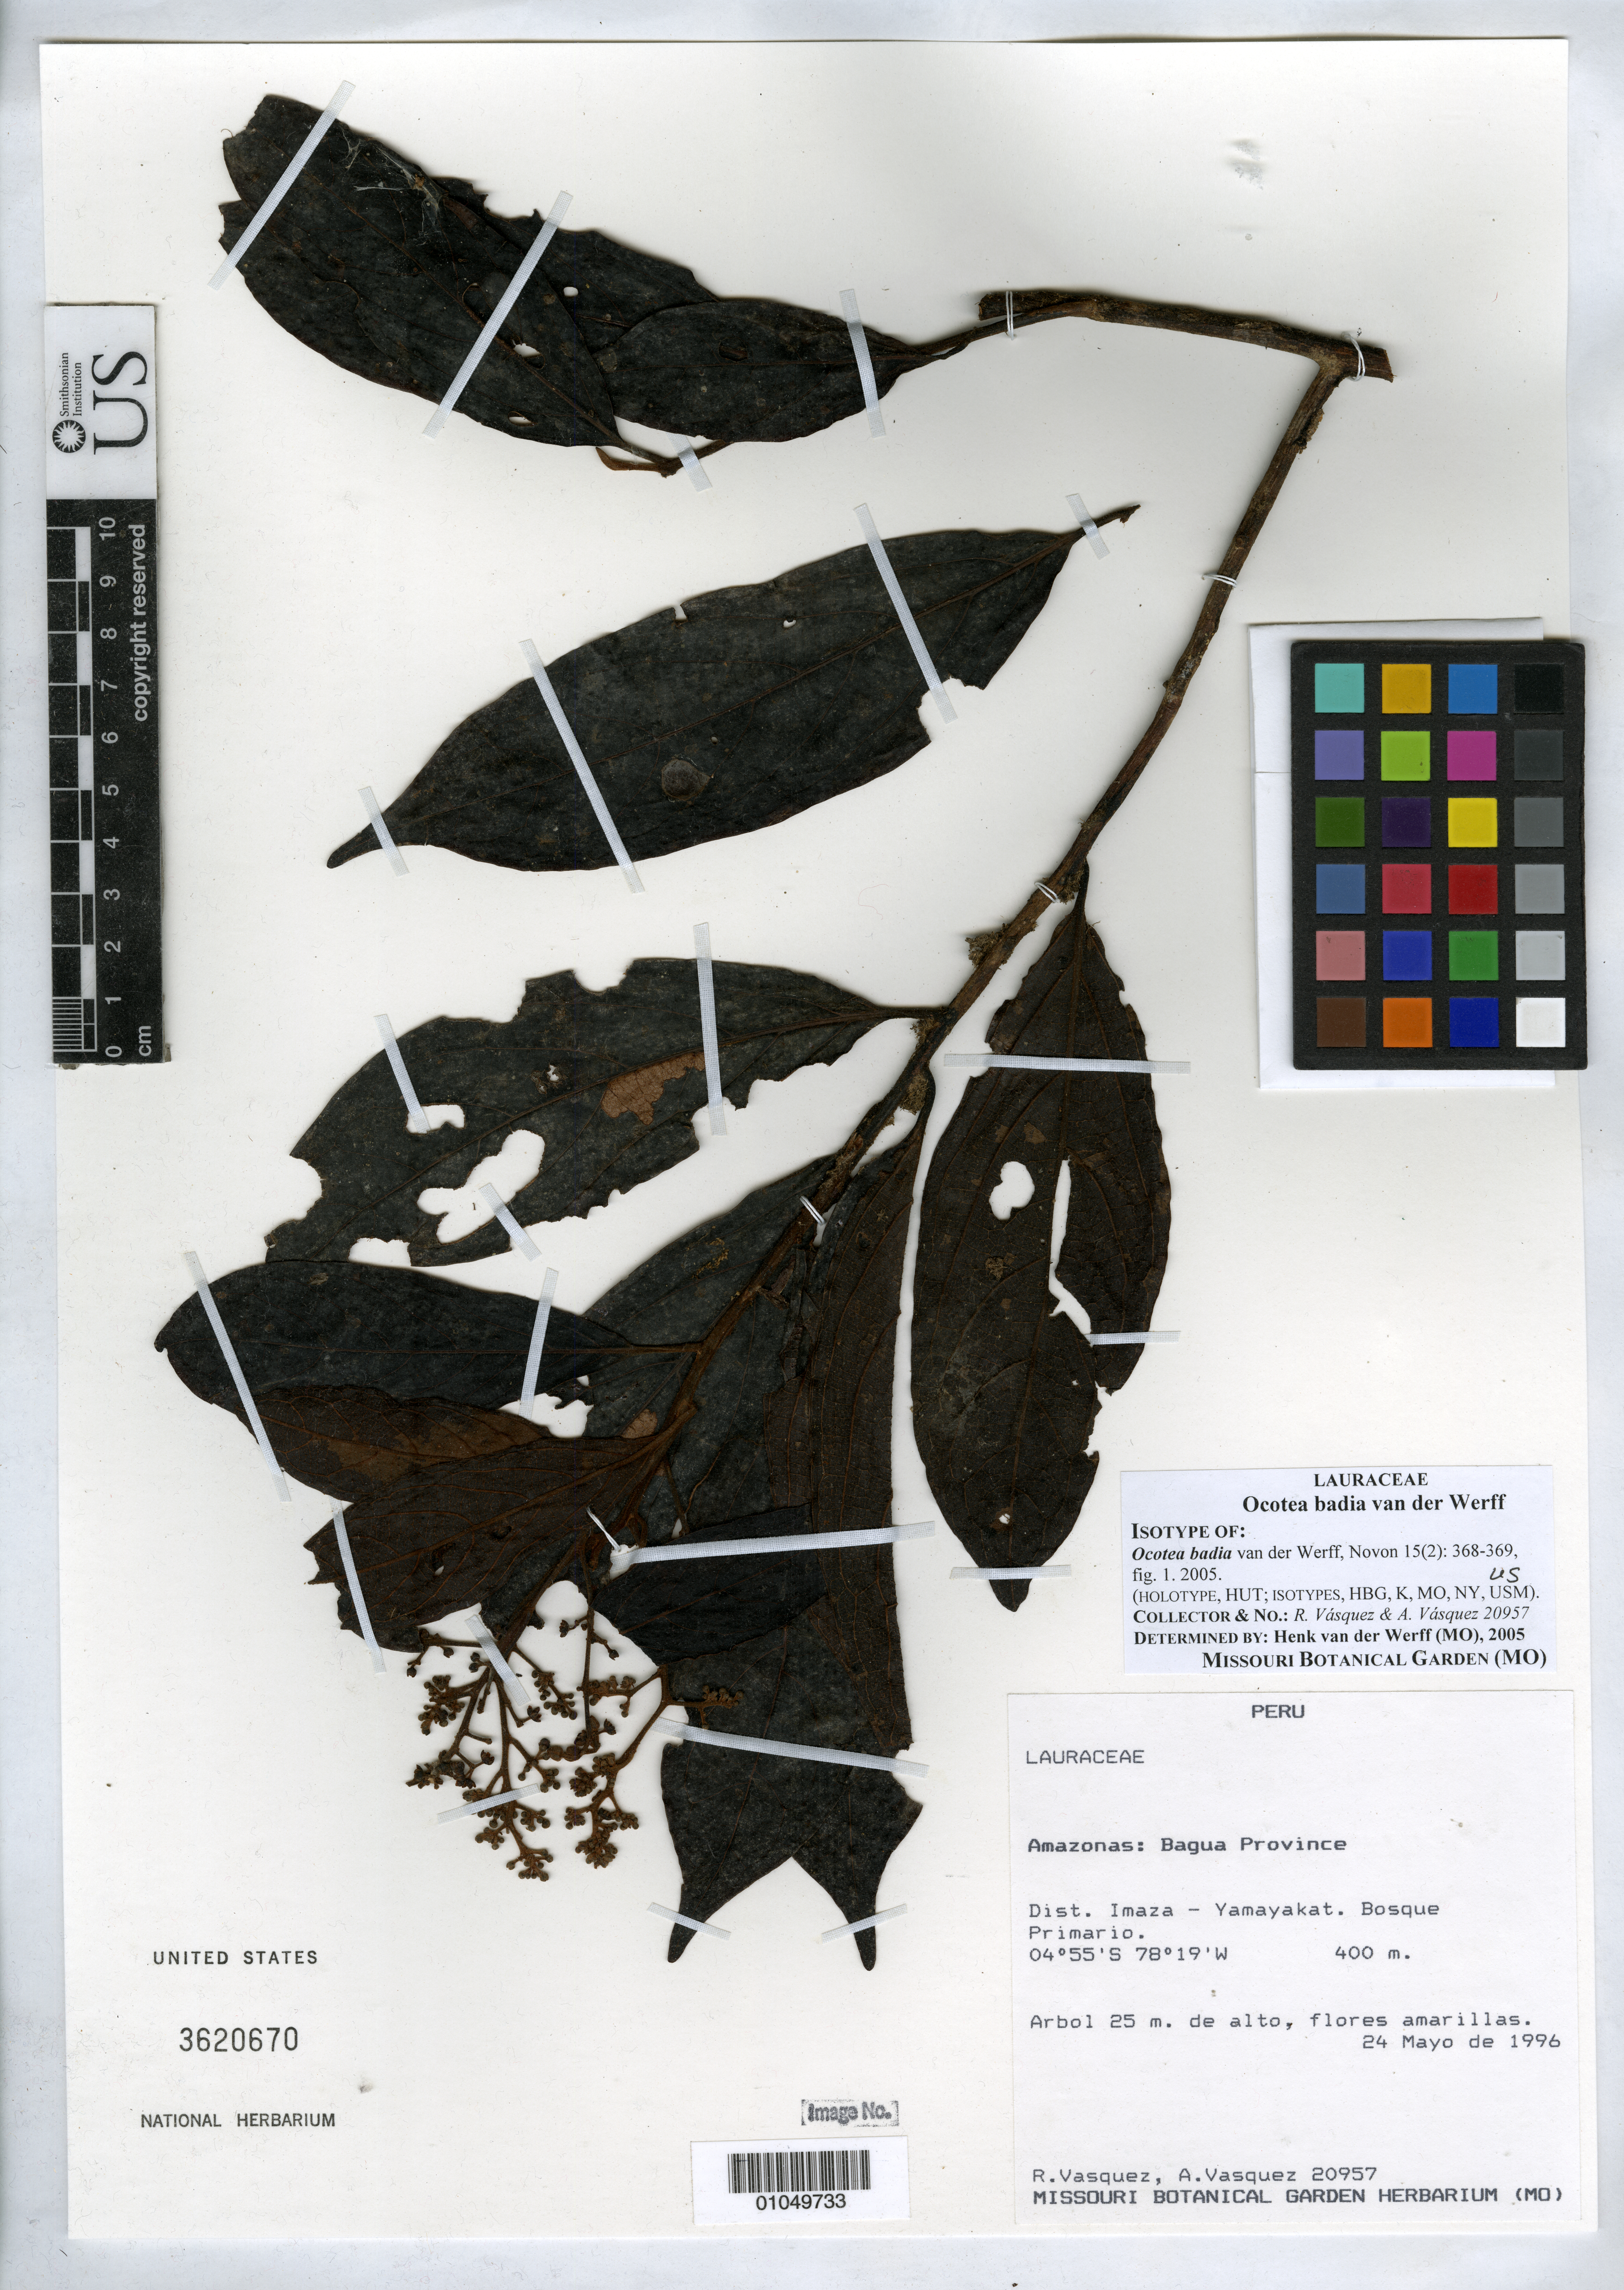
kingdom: Plantae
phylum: Tracheophyta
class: Magnoliopsida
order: Laurales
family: Lauraceae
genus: Ocotea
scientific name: Ocotea badia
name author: van der Werff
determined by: van der Werff, H., (MO), Missouri Botanical Garden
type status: Isotype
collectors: R. Vasquez & A. Vasquez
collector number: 20957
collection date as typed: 24 May 1996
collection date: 1996-05-24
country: Peru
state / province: Amazonas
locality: Amazonas: Bagua Province. Dist. Imaza - Yamayakat.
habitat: Bosque primario.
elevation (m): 400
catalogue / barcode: US 3620670